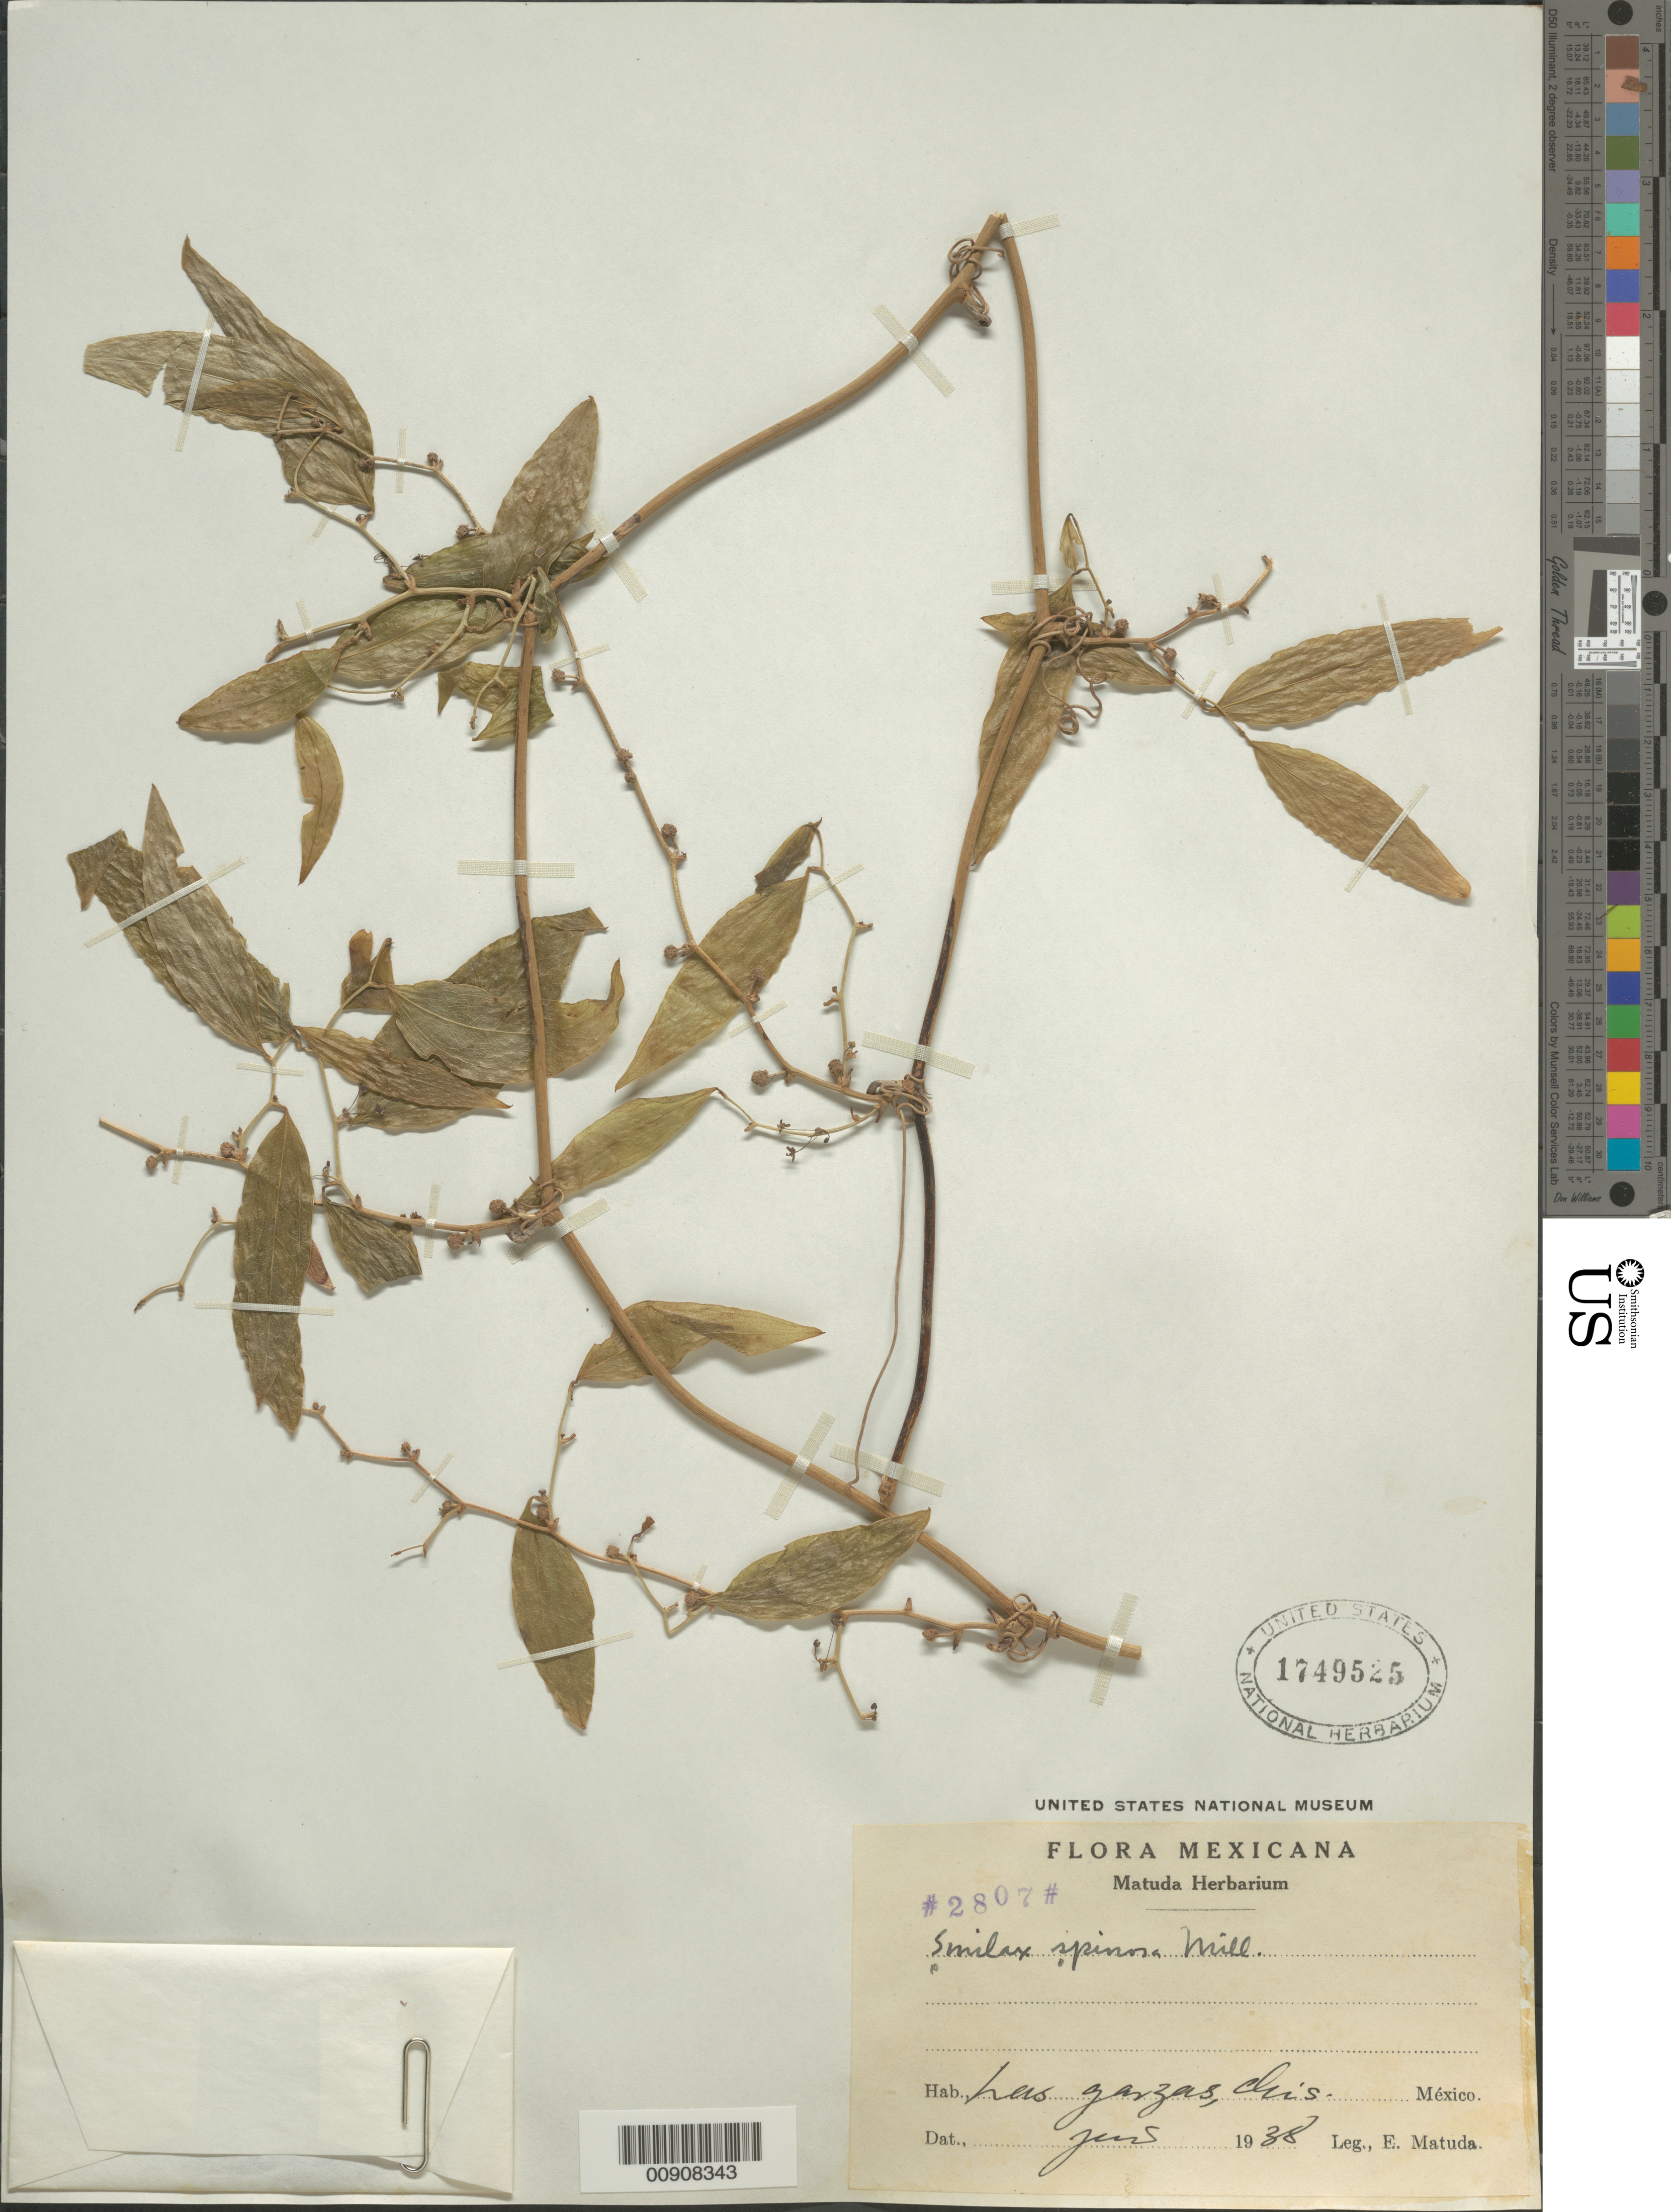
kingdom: Plantae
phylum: Tracheophyta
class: Liliopsida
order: Liliales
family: Smilacaceae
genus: Smilax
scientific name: Smilax spinosa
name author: Mill.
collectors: E. Matuda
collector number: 2807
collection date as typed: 05 Jun 1938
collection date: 1938-06-05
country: Mexico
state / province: Chiapas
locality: Las Garzas, Chiapas.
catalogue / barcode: US 1749525